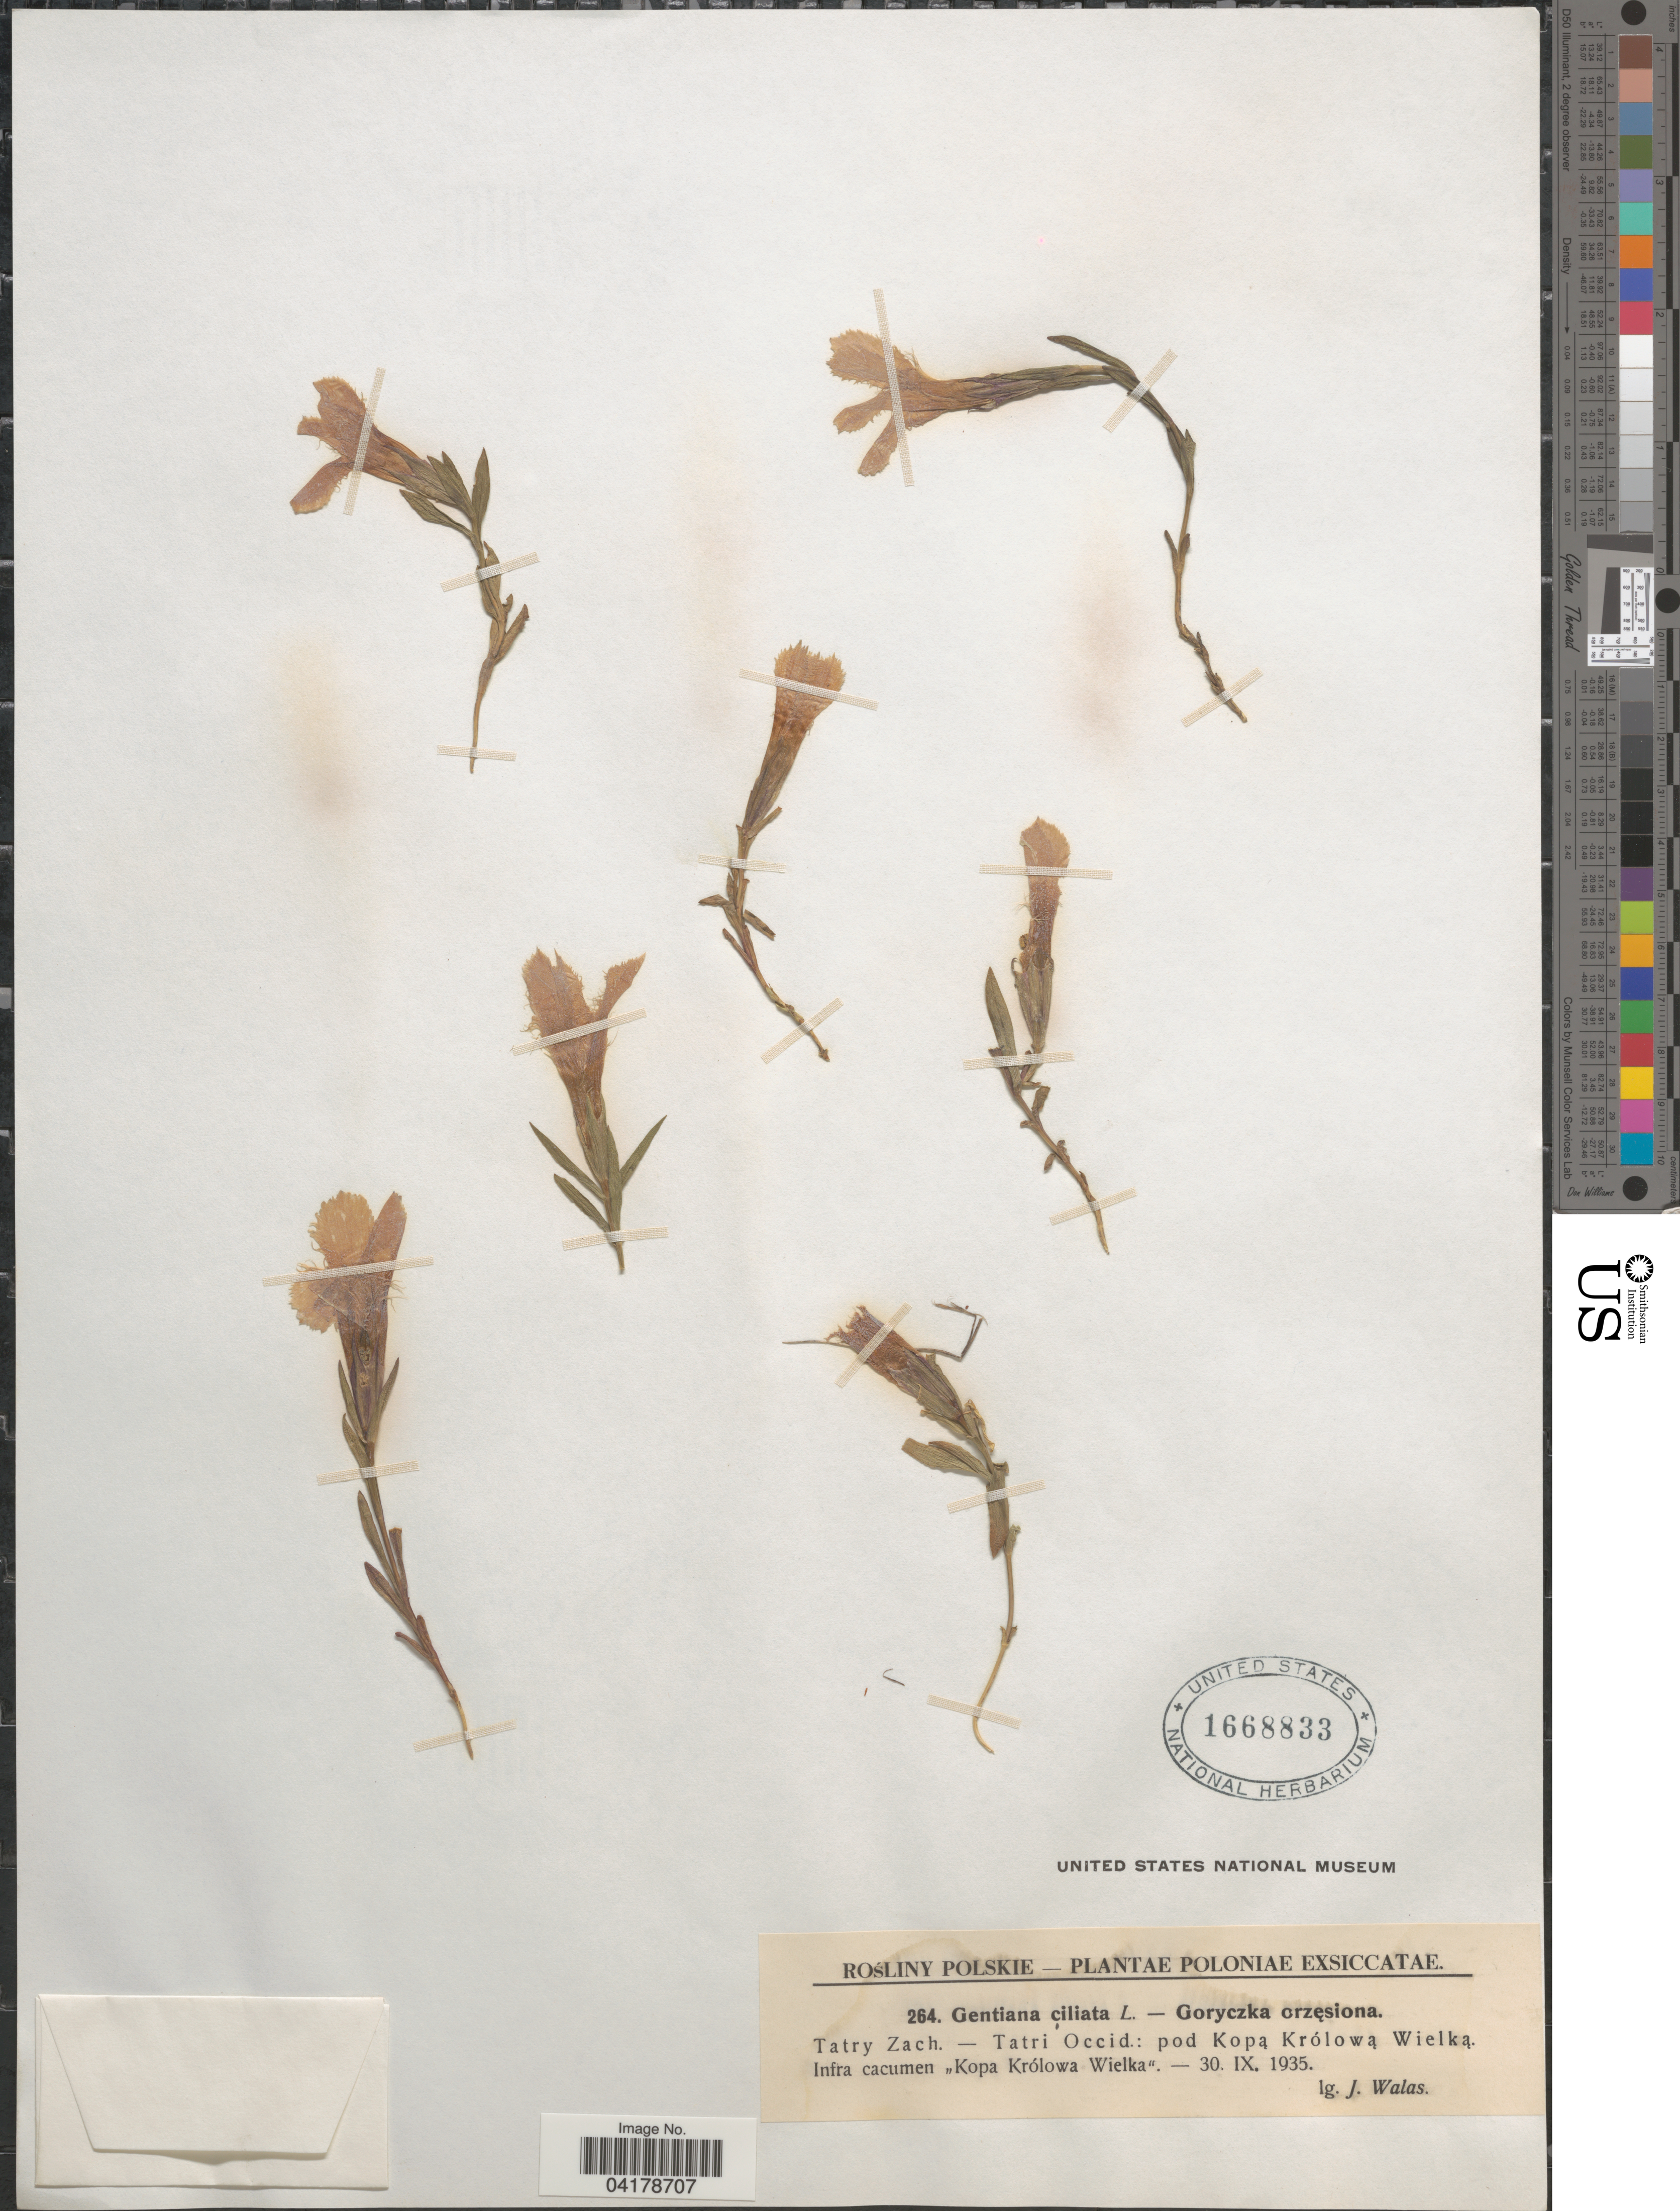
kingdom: Plantae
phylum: Tracheophyta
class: Magnoliopsida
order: Gentianales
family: Gentianaceae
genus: Gentiana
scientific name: Gentiana ciliata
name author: L.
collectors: J. Walas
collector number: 264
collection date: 1935-09-30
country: Poland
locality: Poloniae. Tatry Zach. - Tatri Occid.: pod Kopą Królową Wielką. Infra cacumen ,,Kopa Królowa Wielka'.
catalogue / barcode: US 1668833